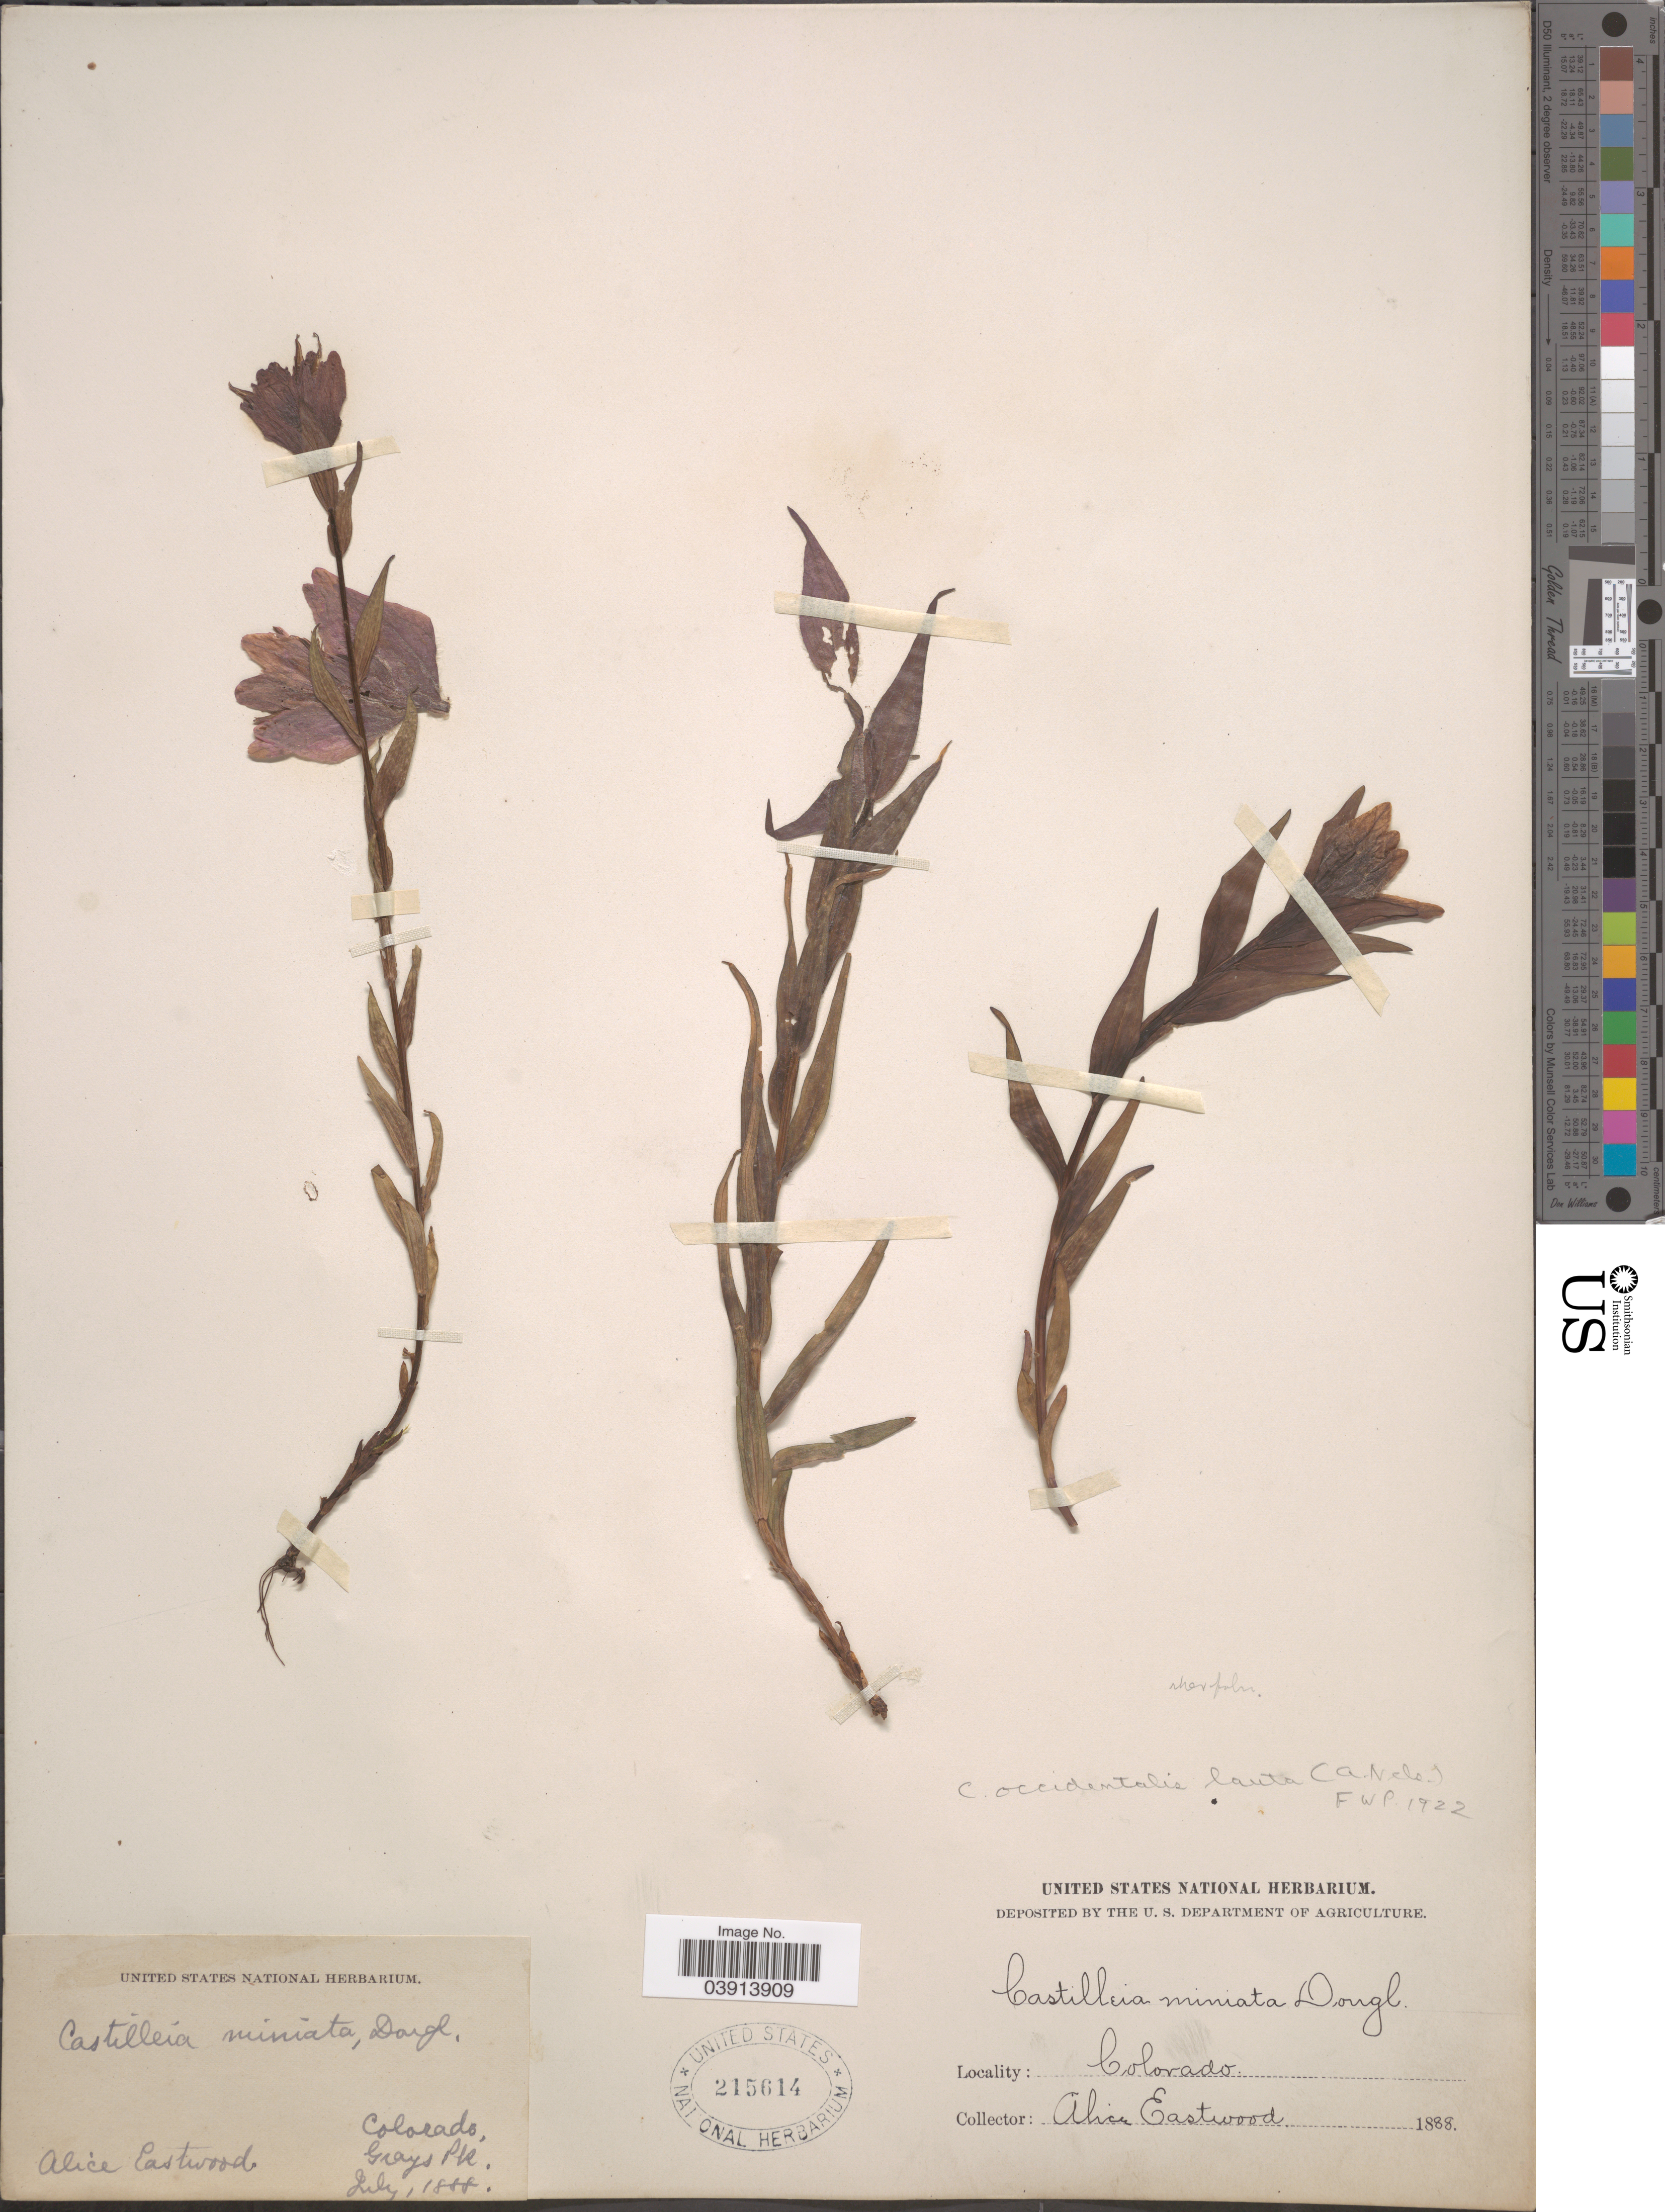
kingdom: Plantae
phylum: Tracheophyta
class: Magnoliopsida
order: Lamiales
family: Orobanchaceae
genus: Castilleja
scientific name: Castilleja rhexiifolia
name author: Rydb.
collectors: A. Eastwood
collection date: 1888-07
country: United States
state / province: Colorado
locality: Grays Mts.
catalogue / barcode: US 215614